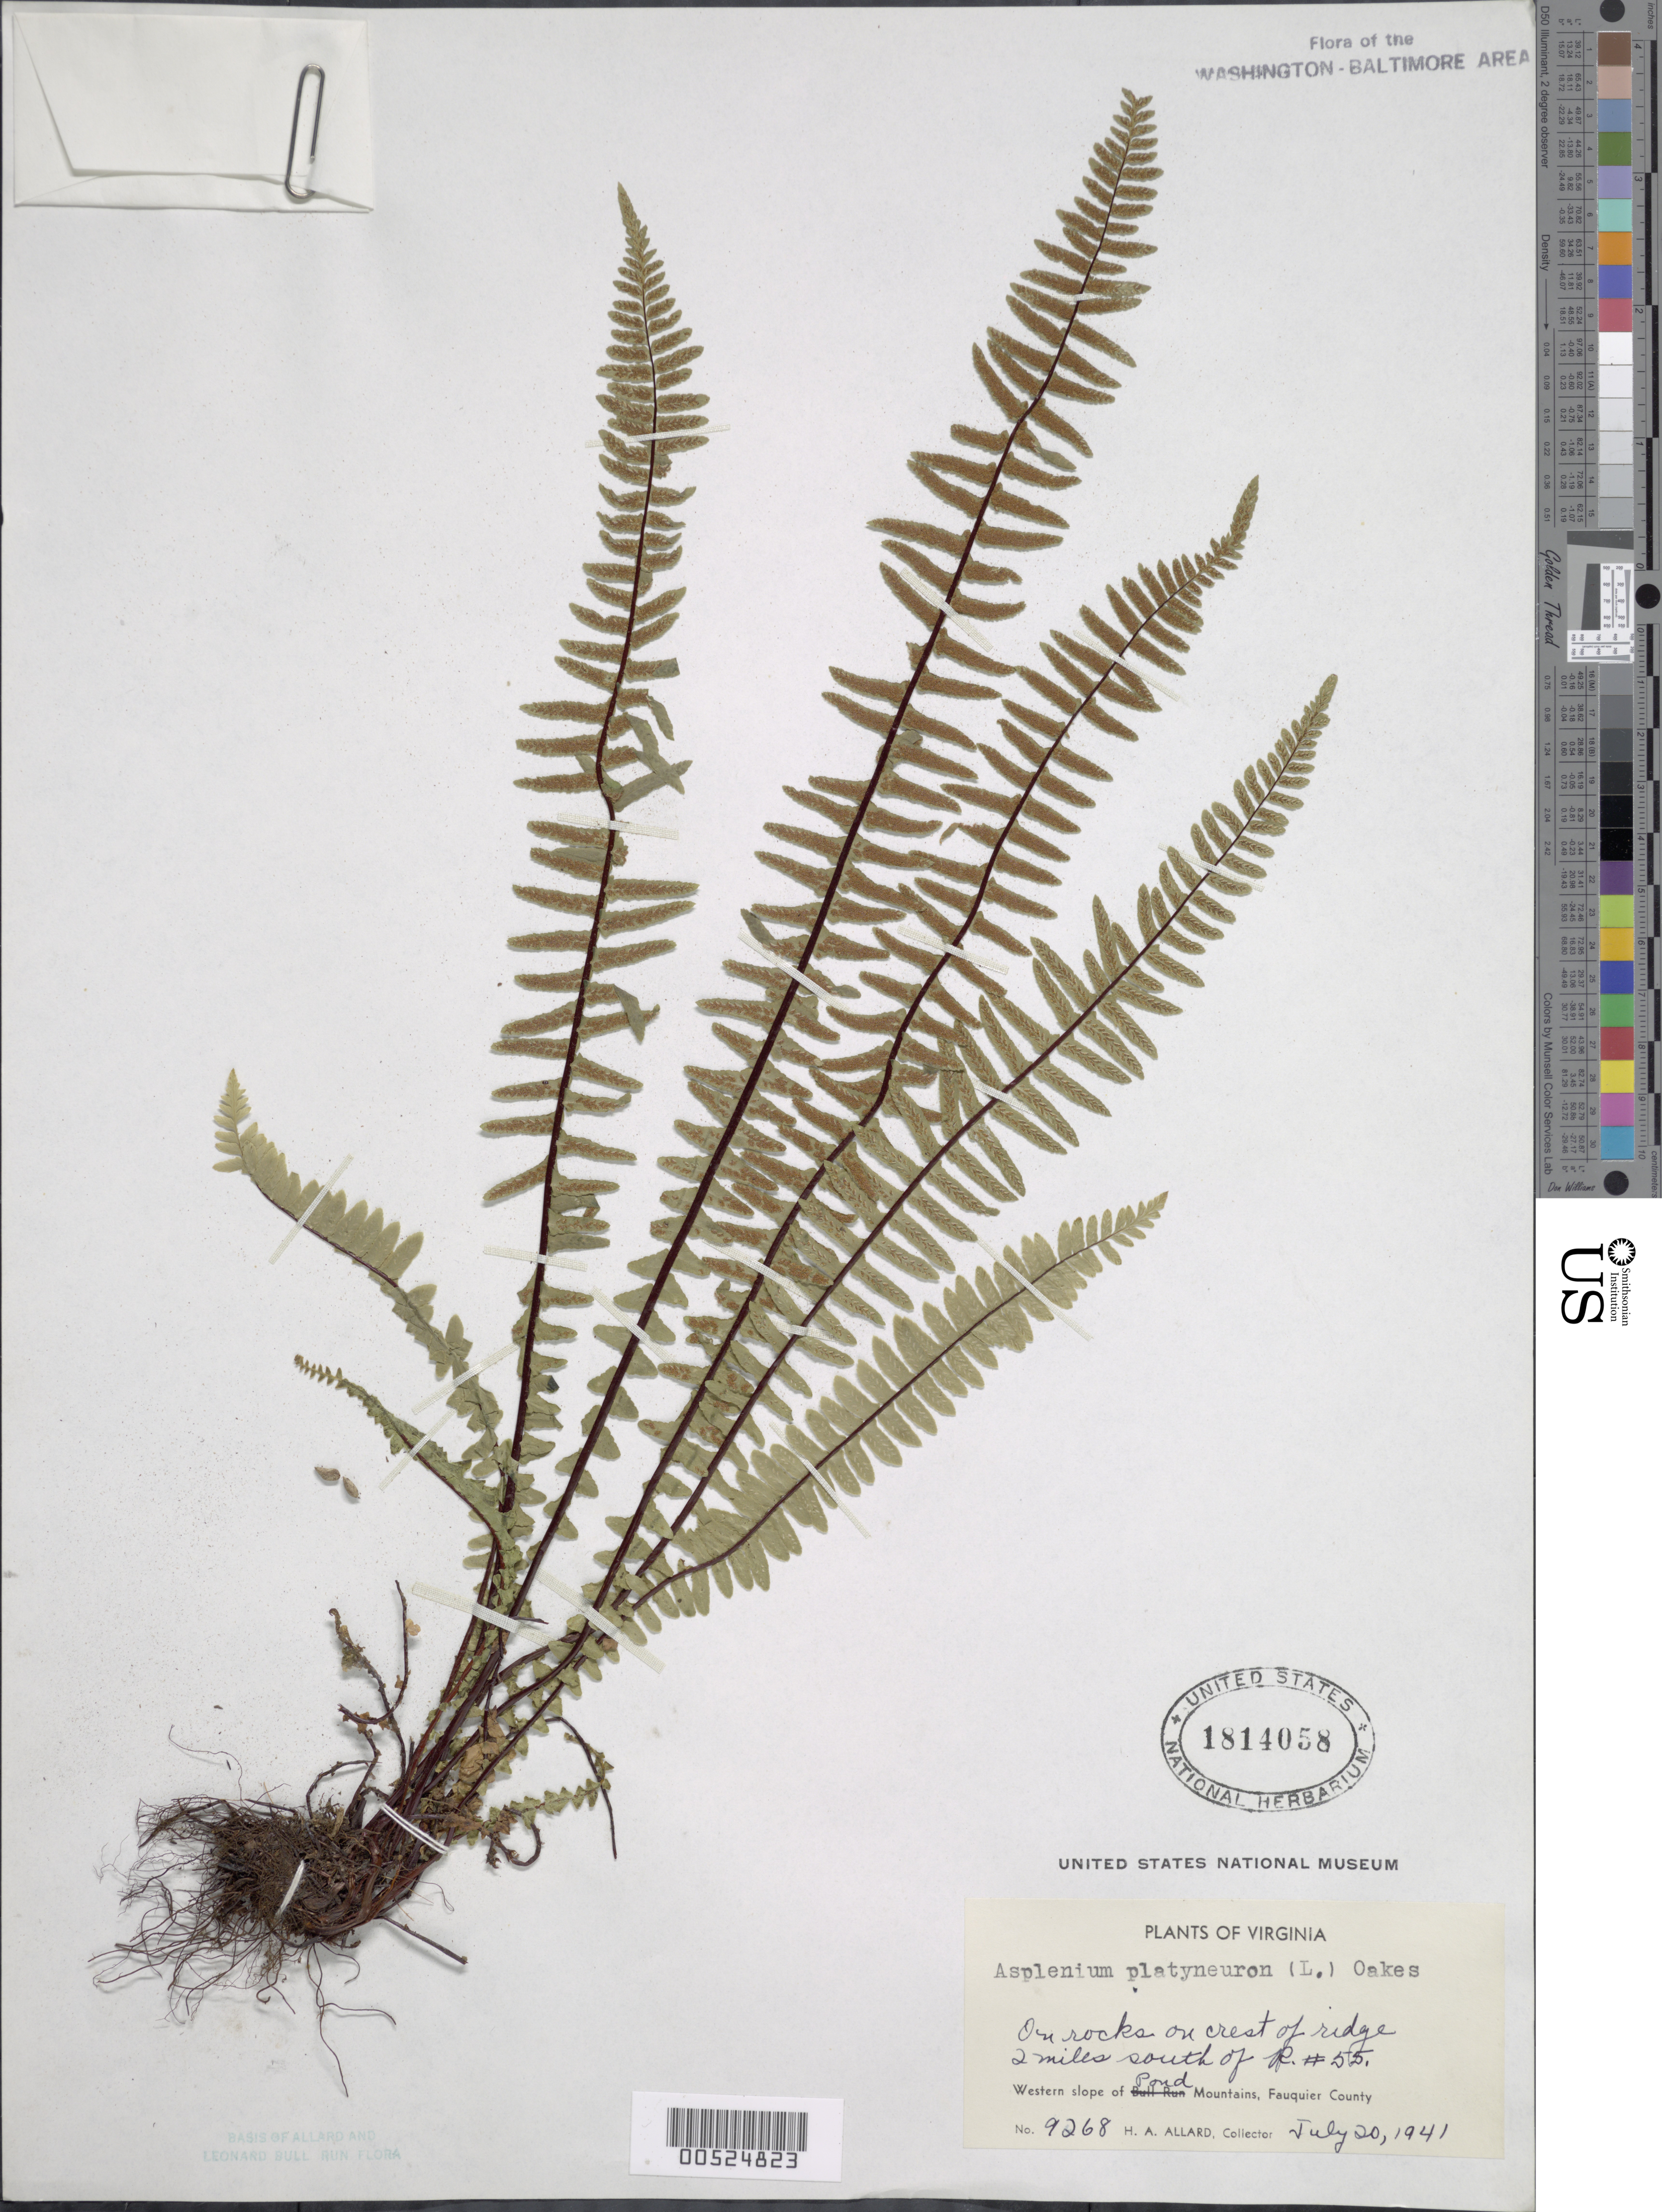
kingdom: Plantae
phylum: Tracheophyta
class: Polypodiopsida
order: Polypodiales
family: Aspleniaceae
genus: Asplenium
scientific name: Asplenium platyneuron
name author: (L.) Britton, Stearns & Poggenb.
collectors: H. A. Allard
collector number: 9268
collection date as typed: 20 Jul 1941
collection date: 1941-07-20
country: United States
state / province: Virginia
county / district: Fauquier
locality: Pond Mts., W slope Of, 2 mi. S of Rt. 55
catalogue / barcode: US 1814058